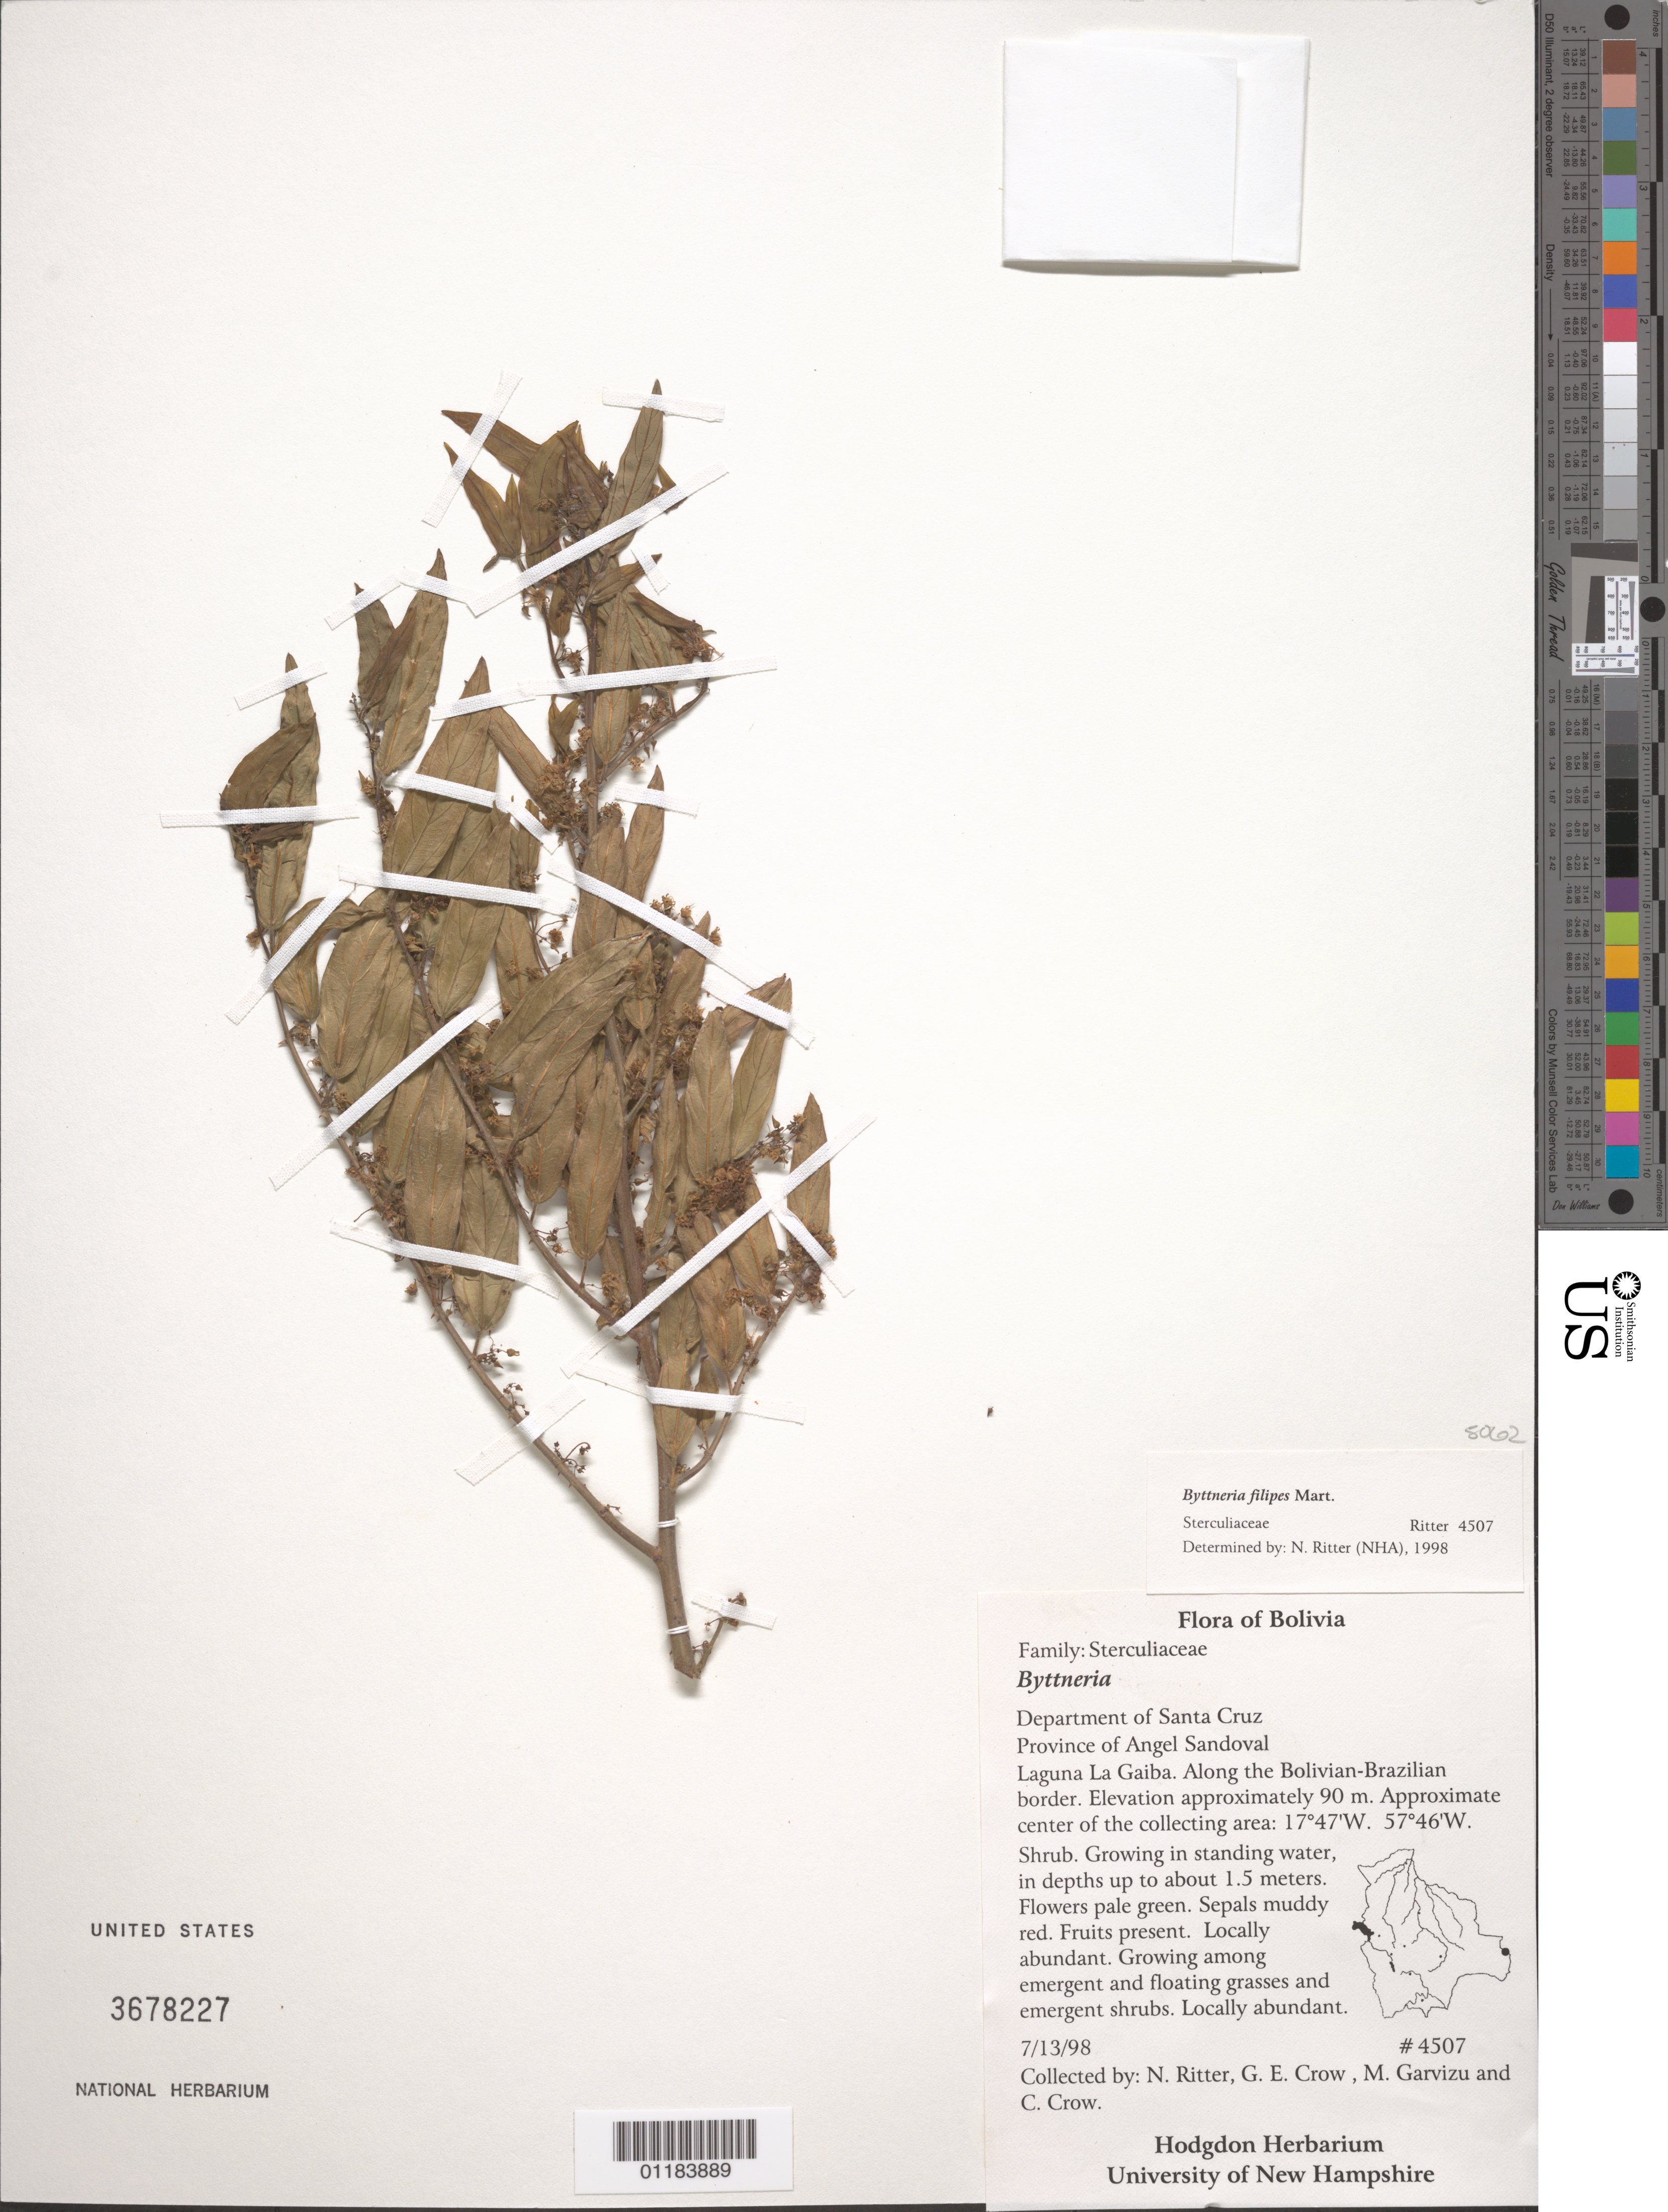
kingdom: Plantae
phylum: Tracheophyta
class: Magnoliopsida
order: Malvales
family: Malvaceae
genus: Byttneria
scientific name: Byttneria filipes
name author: C. Mart. ex K. Schum.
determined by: Ritter, N.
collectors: N. Ritter, G. E. Crow, M. Garvizu & C. Crow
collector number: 4507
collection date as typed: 7/13/98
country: Bolivia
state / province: Santa Cruz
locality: Province of Angel Sandoval, Laguna La Gaiba, along the Bolivian-Brazilian border.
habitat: standing water depths up to about 1.5 meters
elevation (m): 90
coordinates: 17 47 W, 57 46 W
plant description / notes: locally abundant. growing among emergent nad floating grasses and emergent shrubs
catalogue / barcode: US 3678227